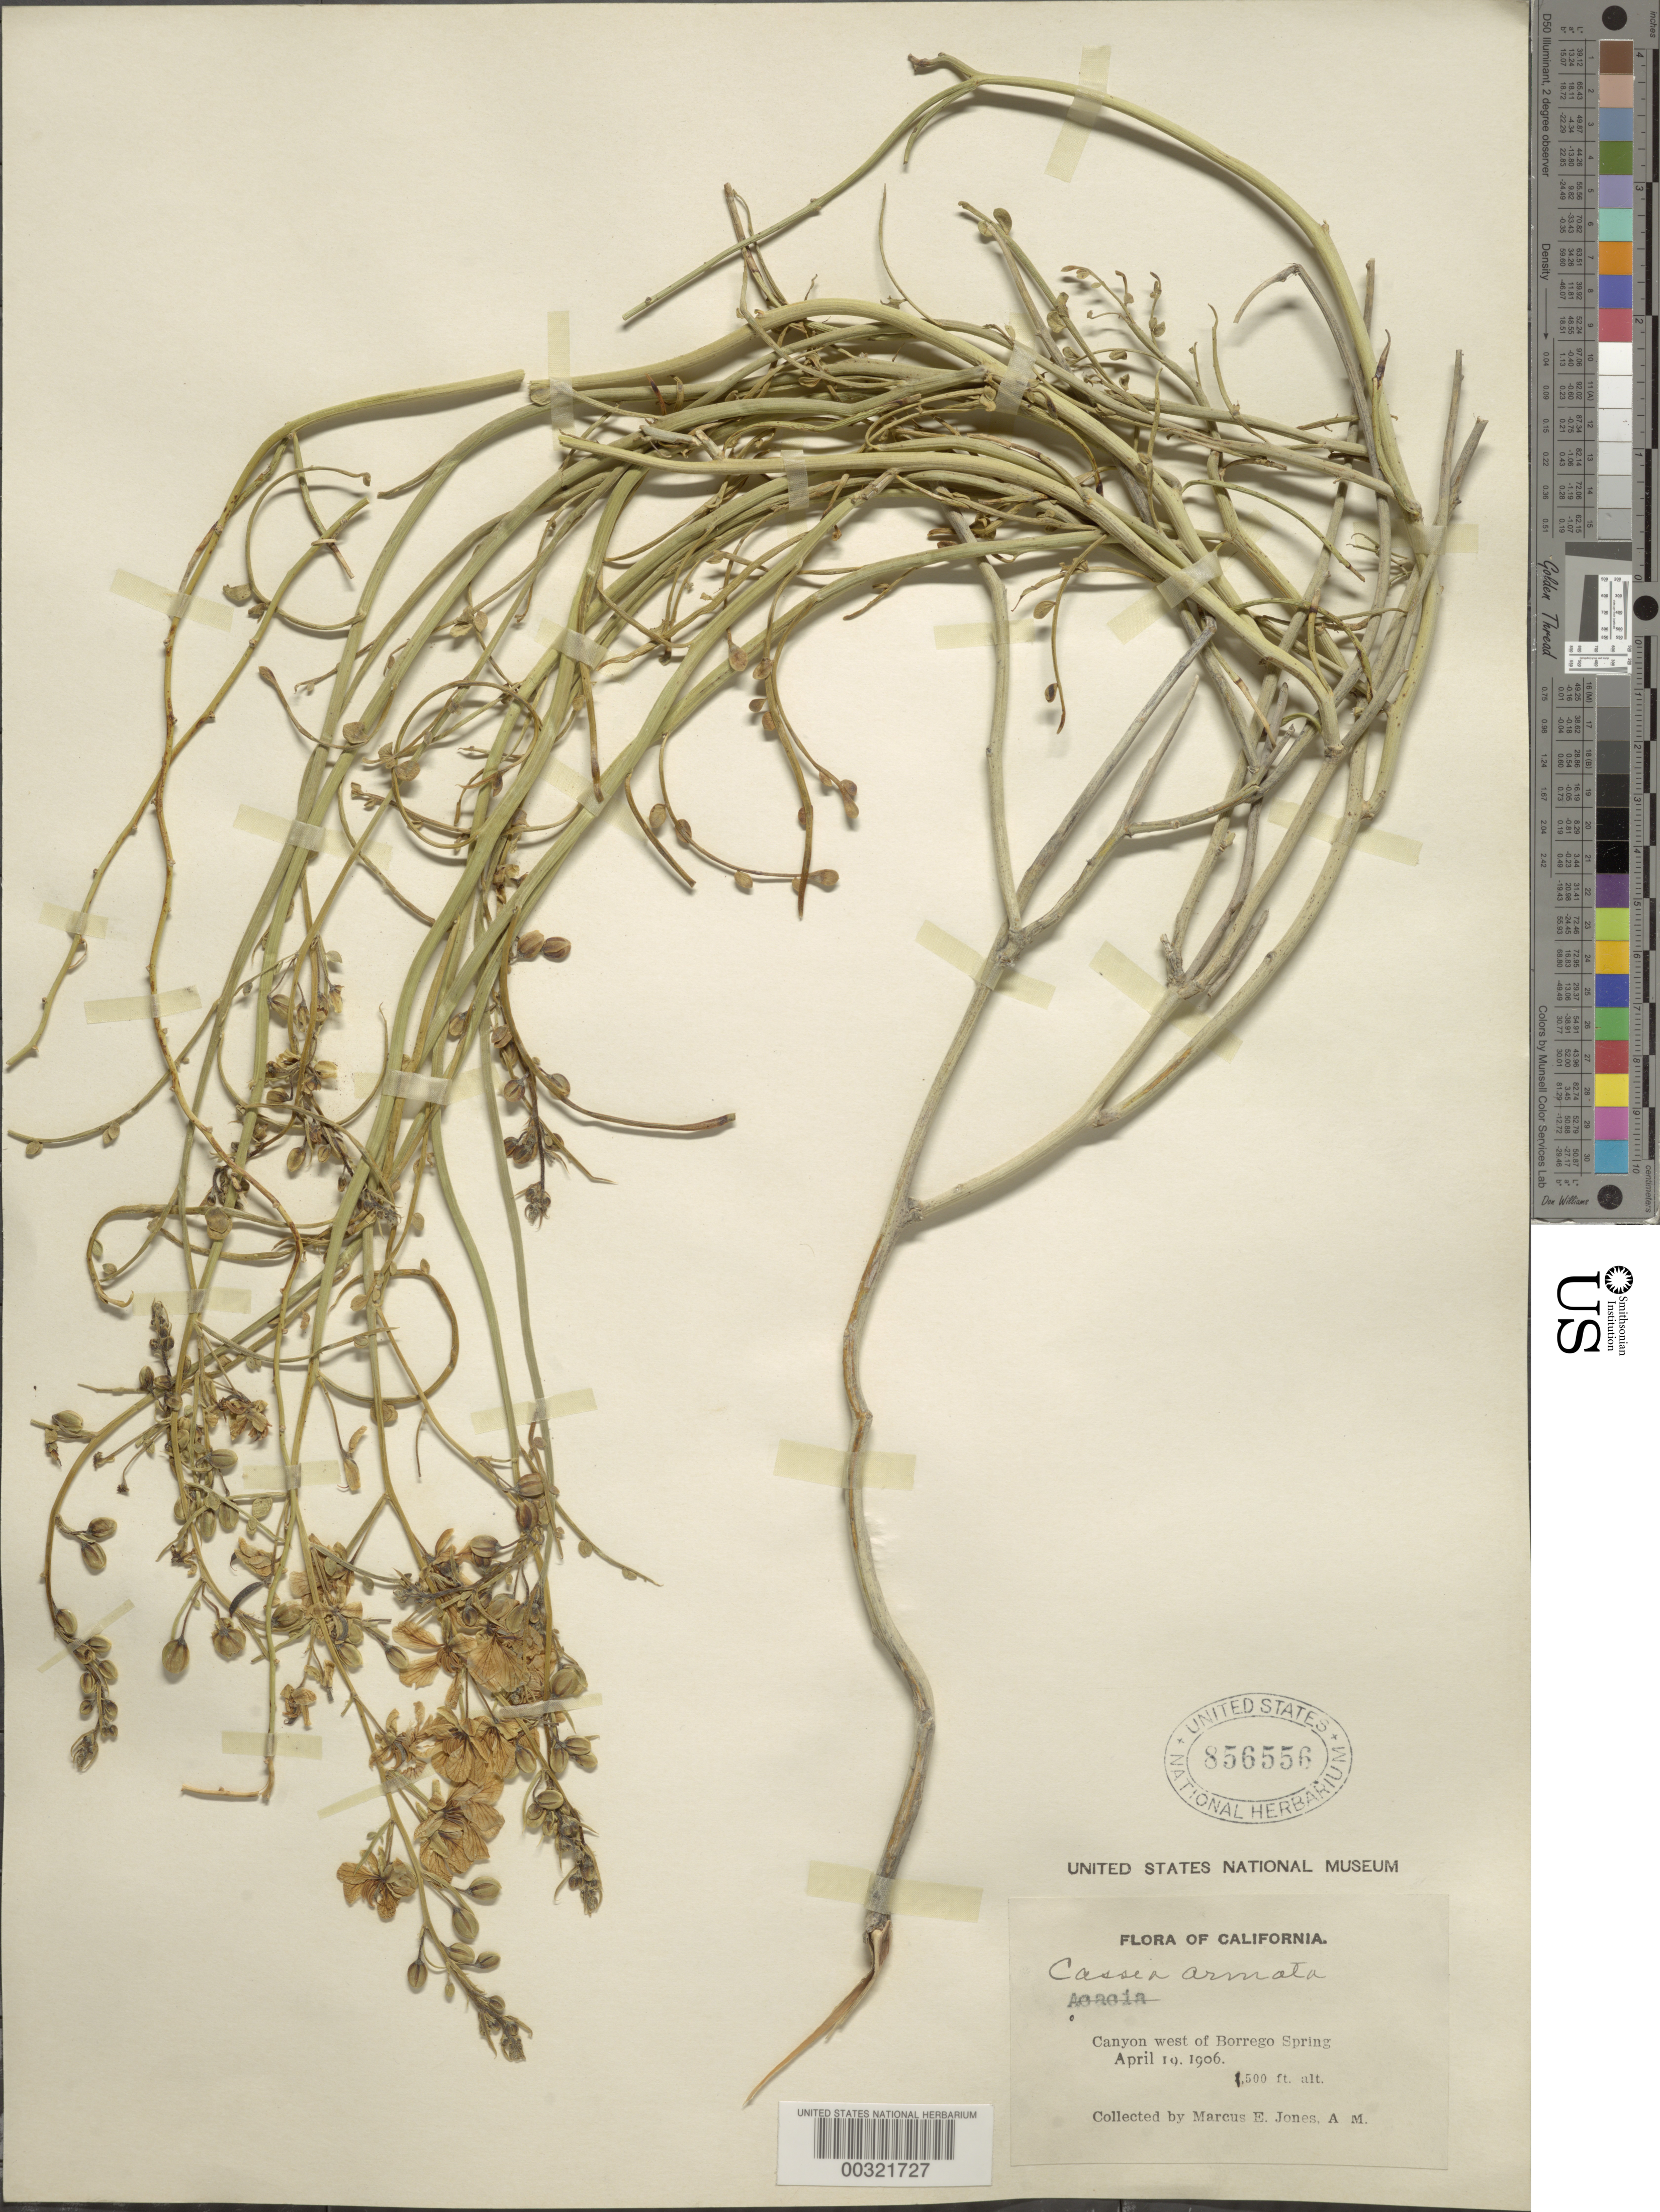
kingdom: Plantae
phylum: Tracheophyta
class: Magnoliopsida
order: Fabales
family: Fabaceae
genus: Senna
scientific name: Senna armata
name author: (S. Watson) H.S. Irwin & Barneby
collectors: M. E. Jones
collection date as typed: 19 Apr 1906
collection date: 1906-04-19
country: United States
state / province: California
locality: Canyon w of borrego spring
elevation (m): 457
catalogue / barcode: US 856556